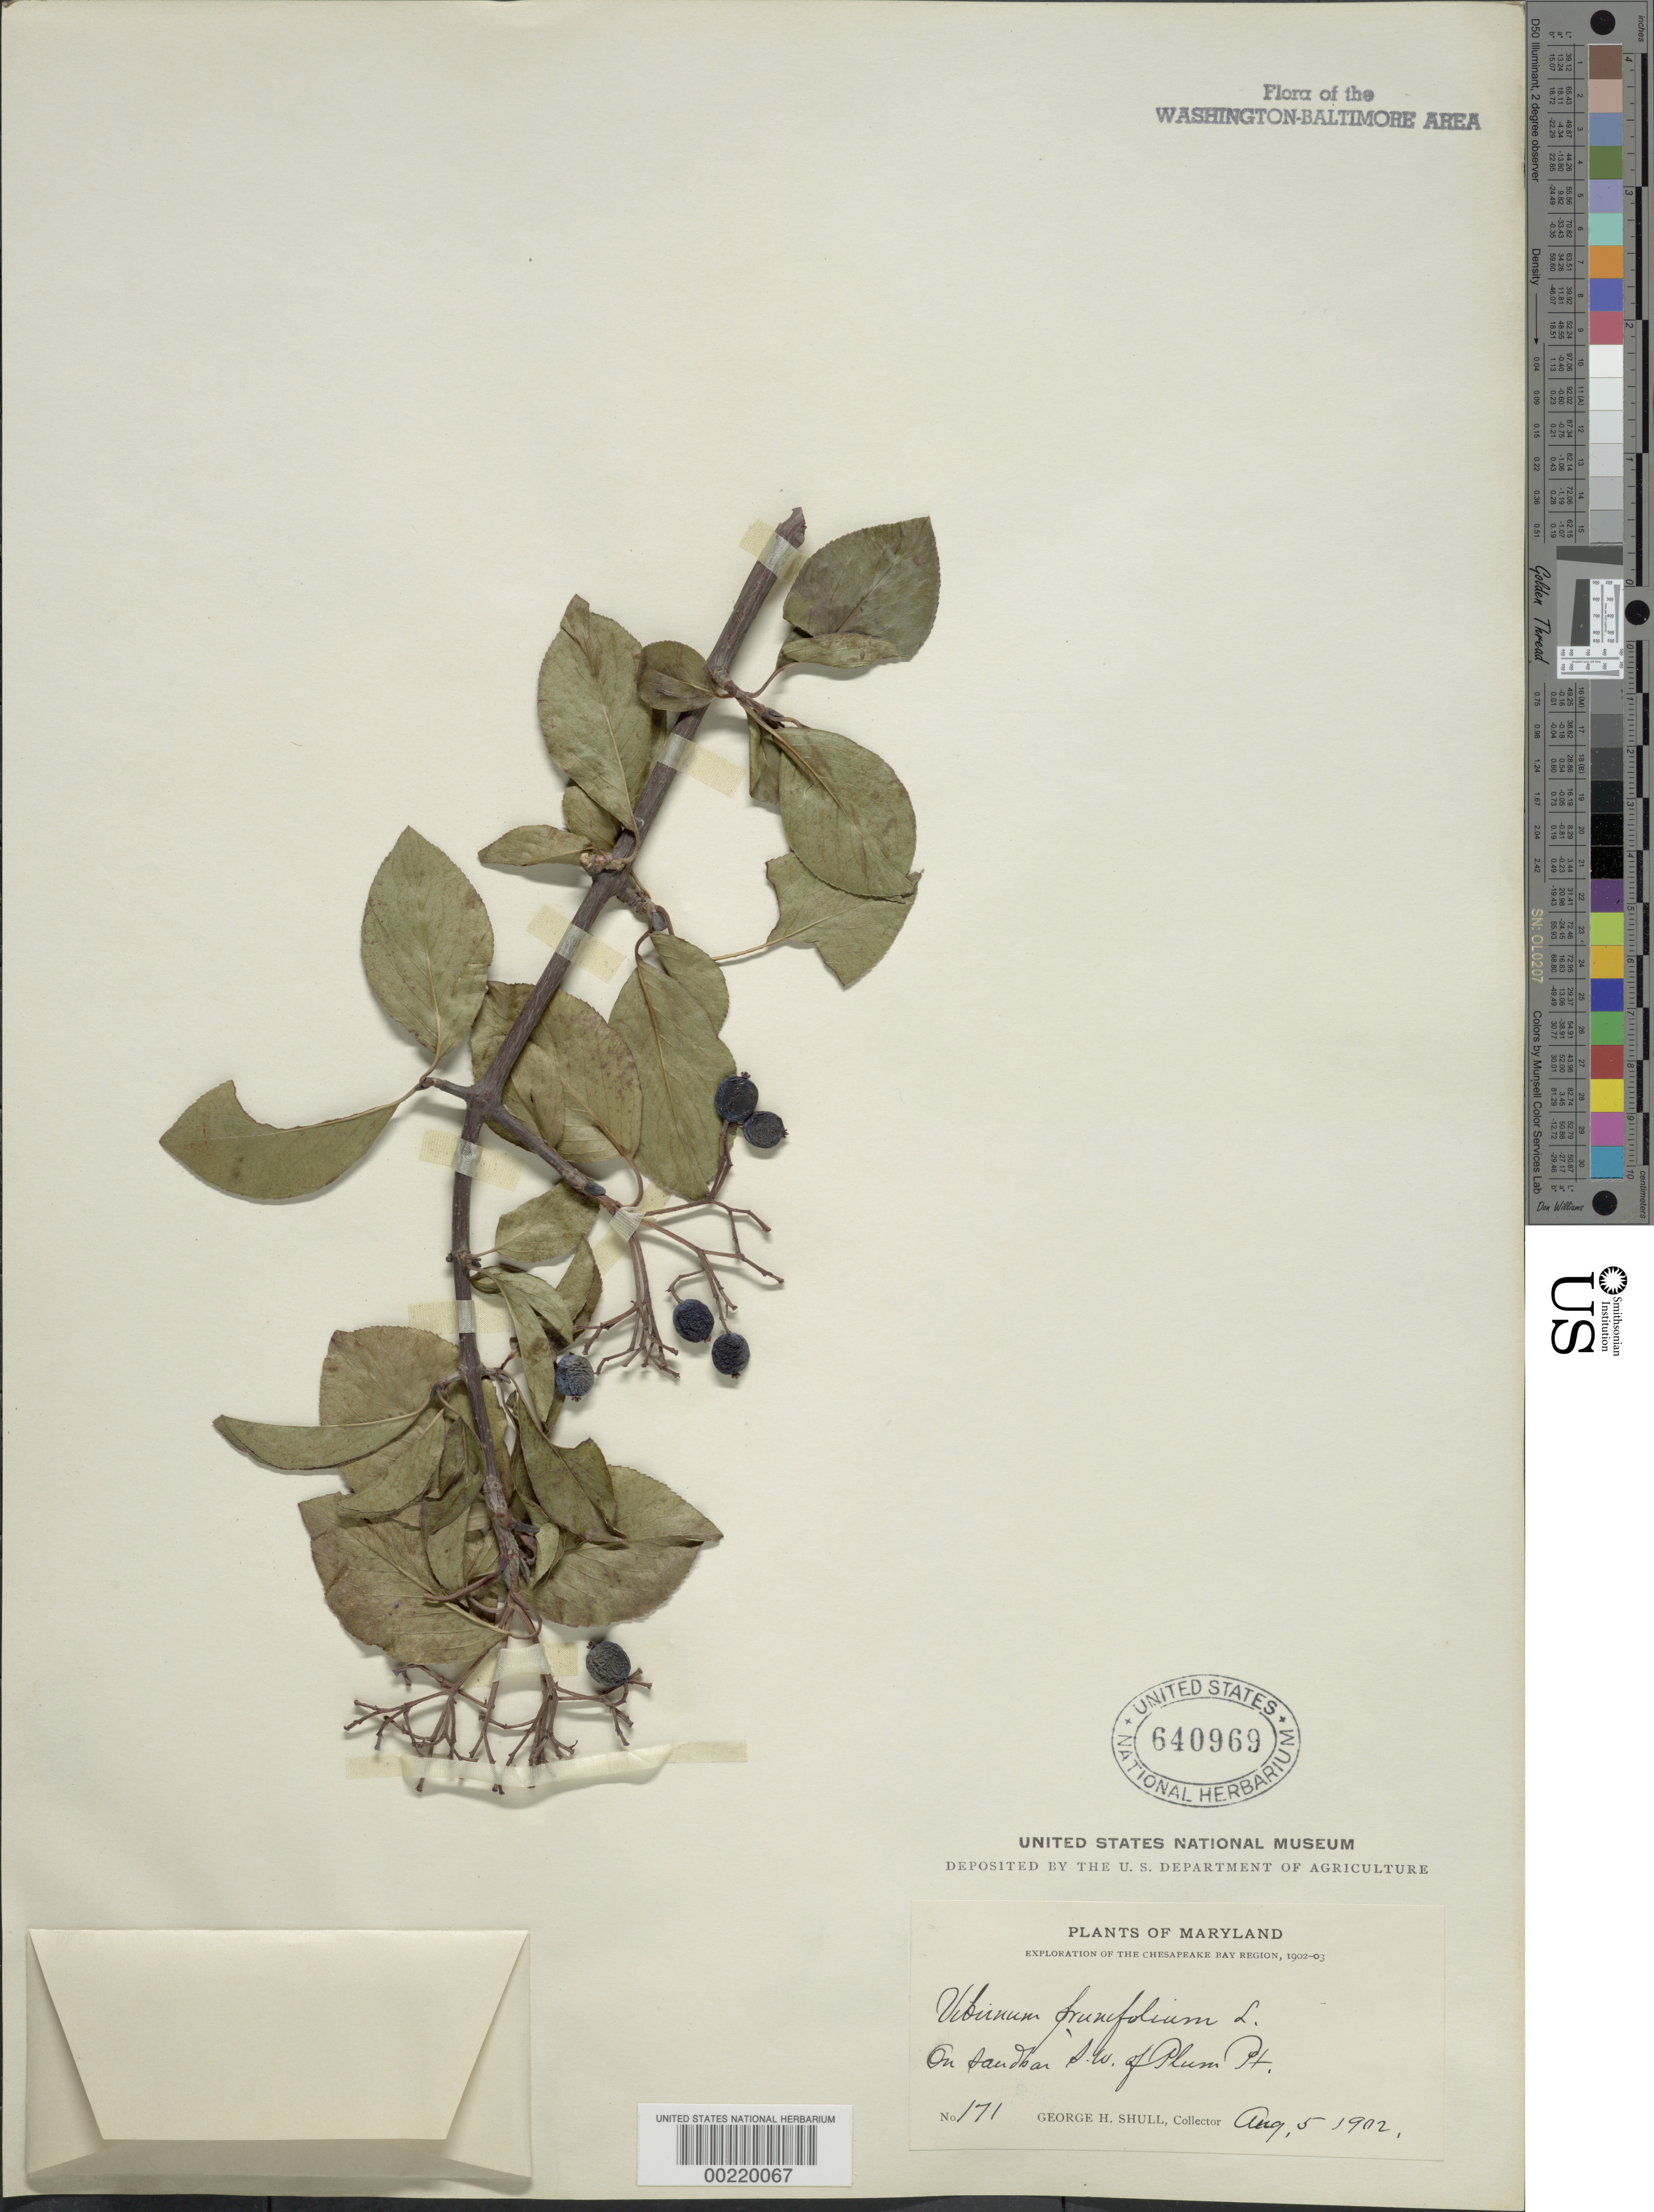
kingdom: Plantae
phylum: Tracheophyta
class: Magnoliopsida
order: Dipsacales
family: Viburnaceae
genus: Viburnum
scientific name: Viburnum prunifolium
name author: L.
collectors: G. H. Shull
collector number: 171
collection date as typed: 05 Aug 1902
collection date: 1902-08-05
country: United States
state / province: Maryland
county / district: Calvert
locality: SW of Plum Point, Chesapeake Bay Region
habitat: Sandbar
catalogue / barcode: US 640969